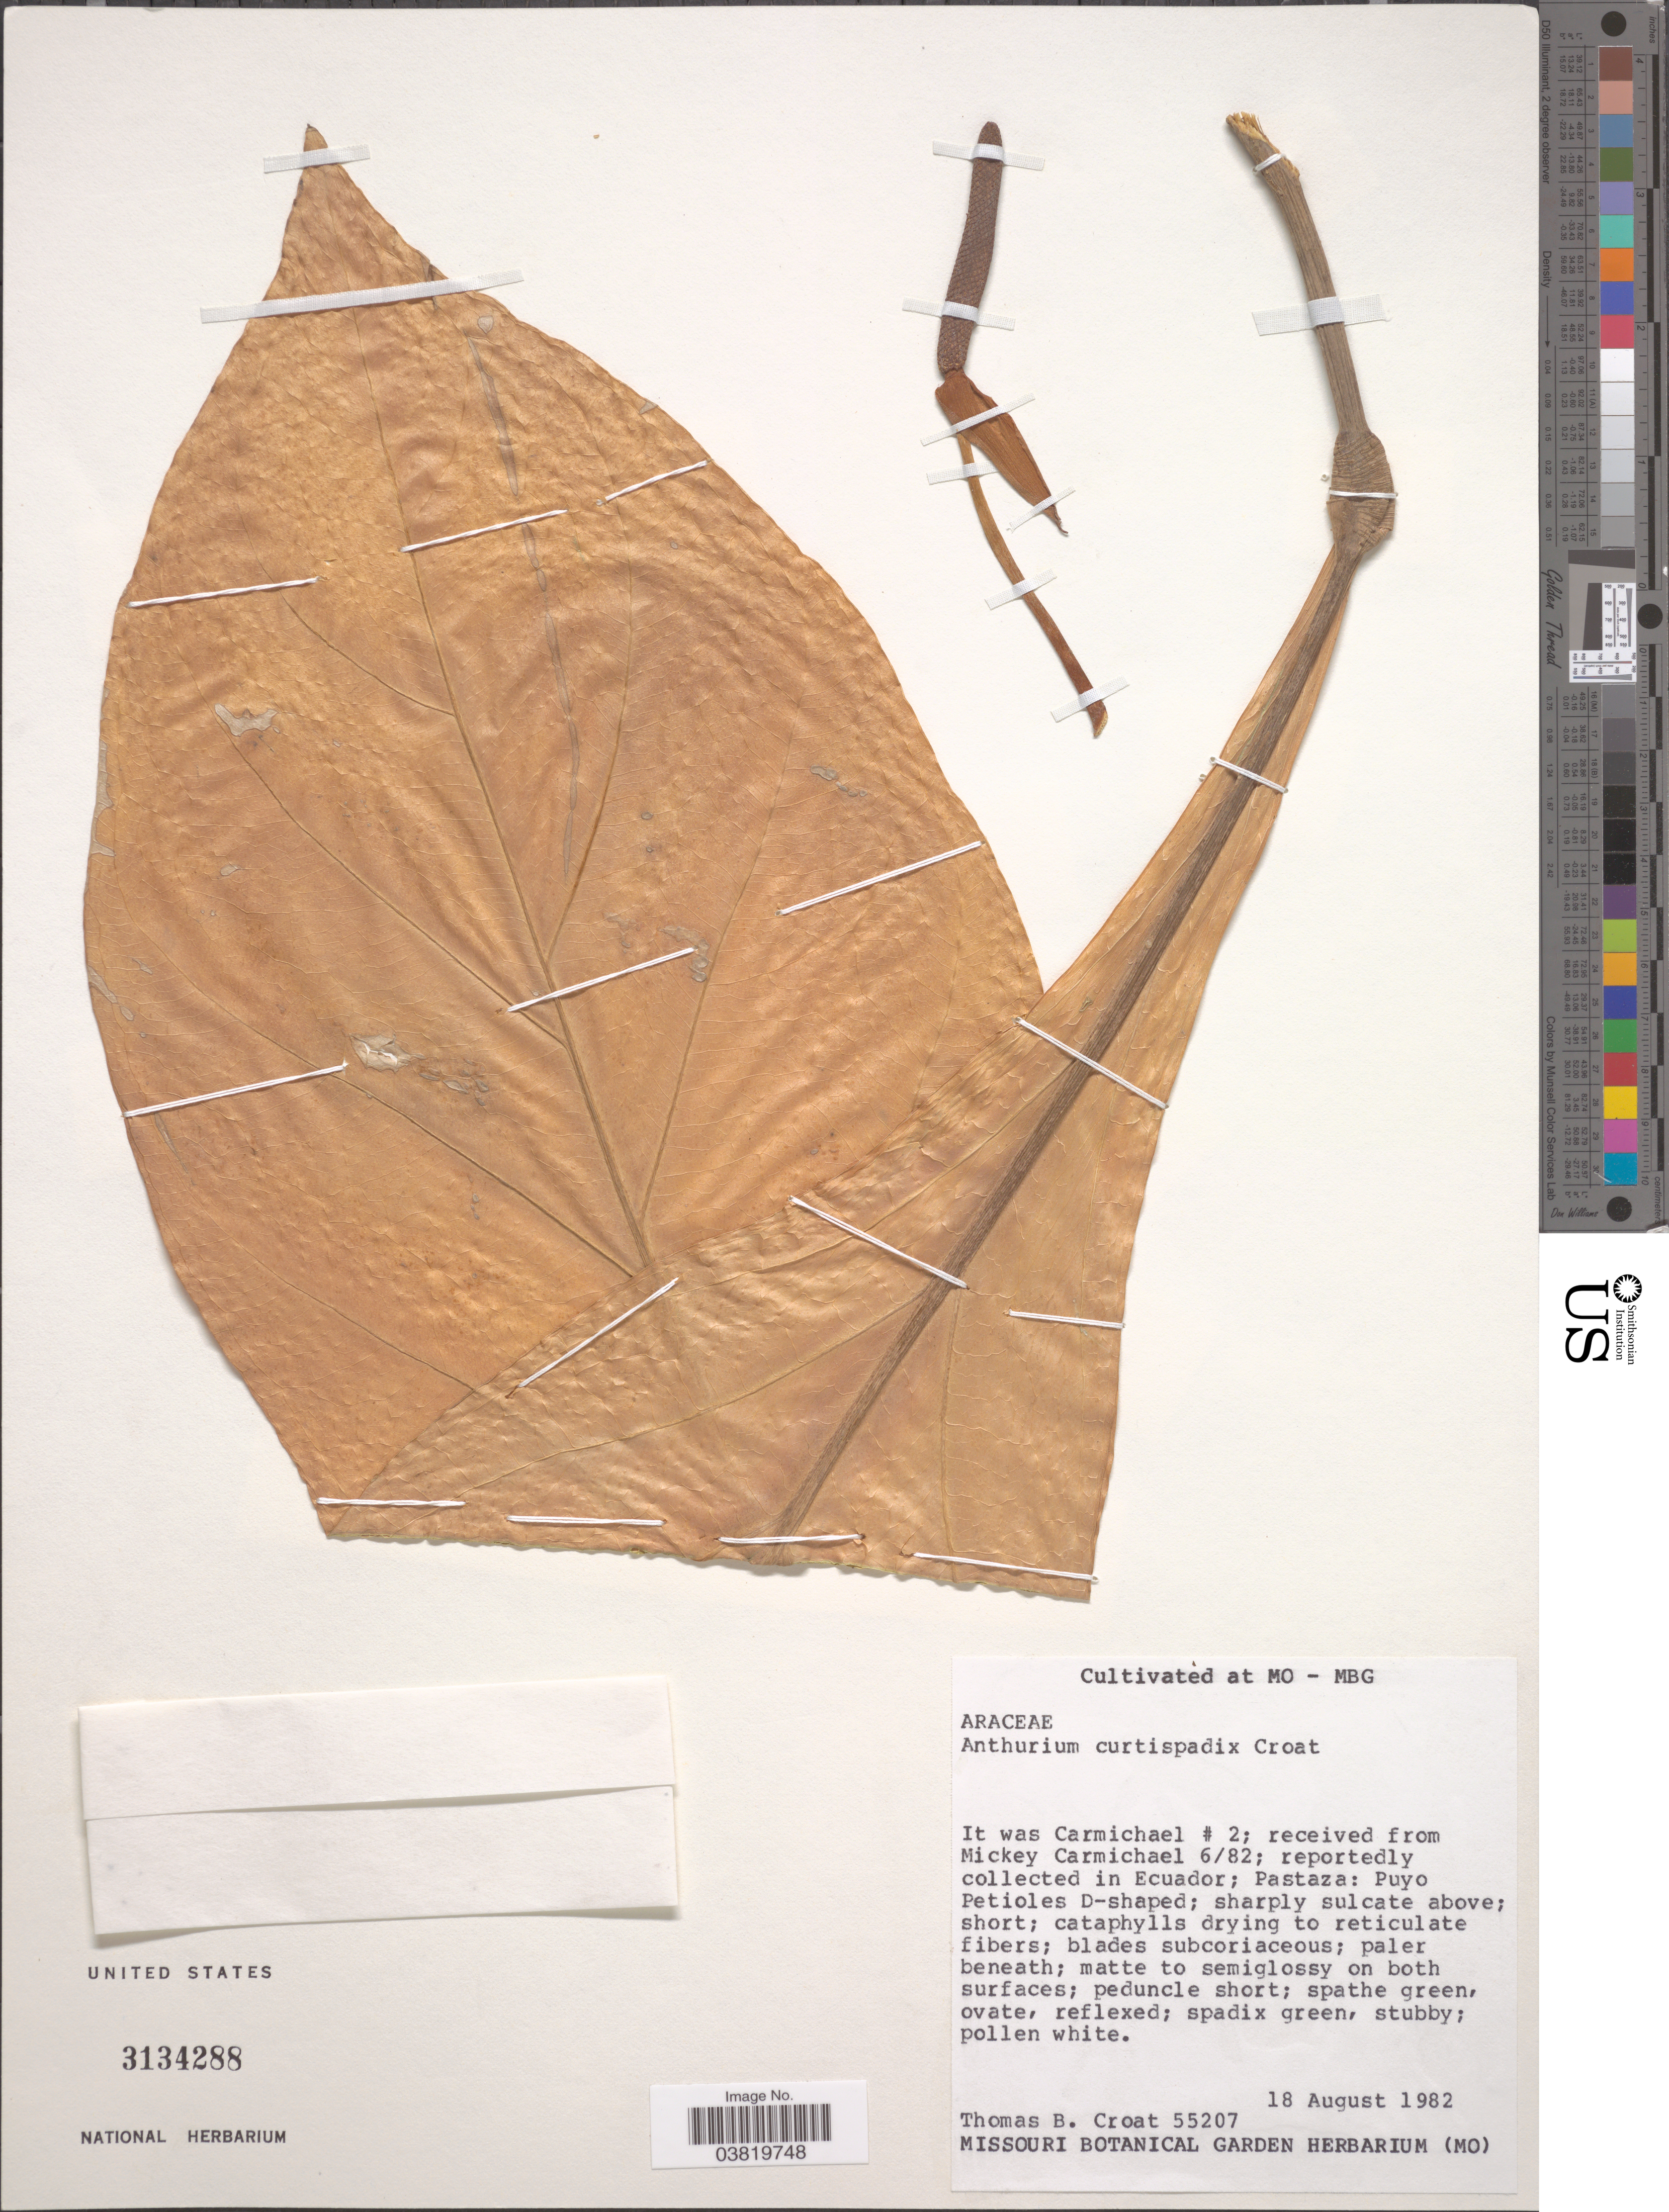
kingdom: Plantae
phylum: Tracheophyta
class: Liliopsida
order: Alismatales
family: Araceae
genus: Anthurium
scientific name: Anthurium curtispadix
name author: Croat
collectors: T. B. Croat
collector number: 55207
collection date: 1982-08-18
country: Ecuador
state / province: Pastaza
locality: Puyo Petioles D-shaped.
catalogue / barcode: US 3134288